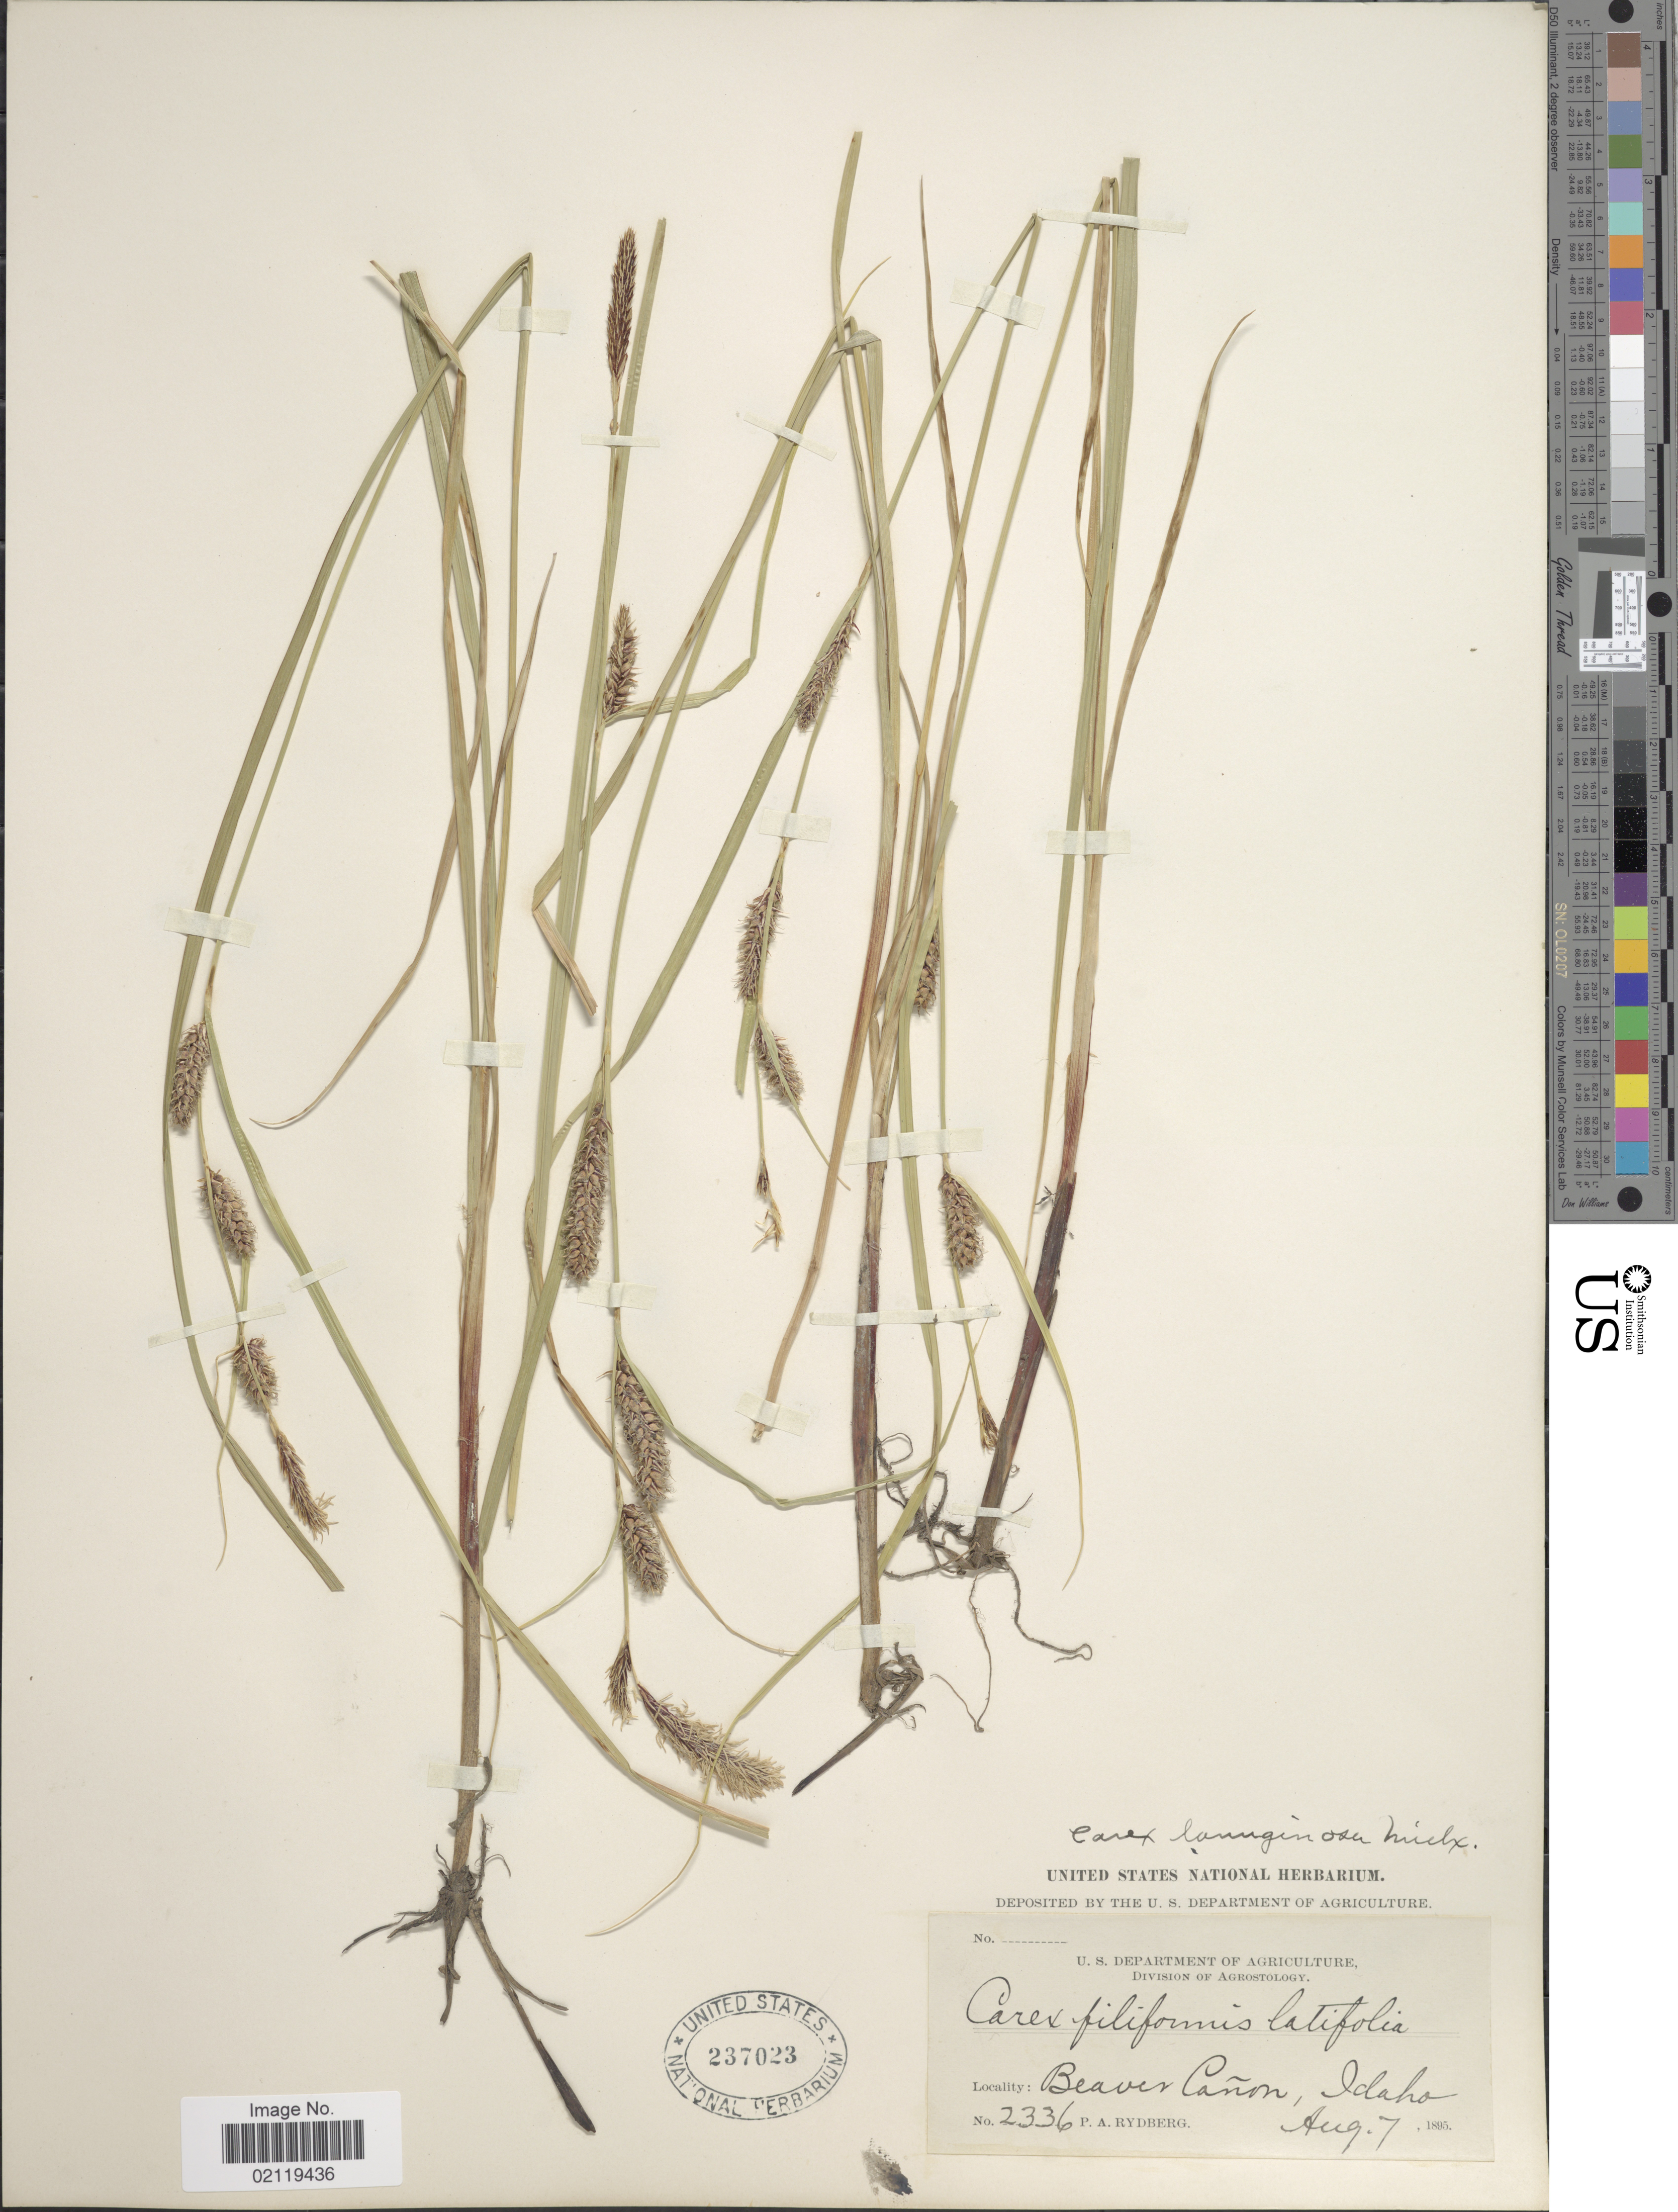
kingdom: Plantae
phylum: Tracheophyta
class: Liliopsida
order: Poales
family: Cyperaceae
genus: Carex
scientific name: Carex pellita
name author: Muhl. ex Willd.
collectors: P. A. Rydberg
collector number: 2336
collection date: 1895-08-07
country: United States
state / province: Idaho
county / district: Nez Perce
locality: Beaver Canon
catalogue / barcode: US 237023